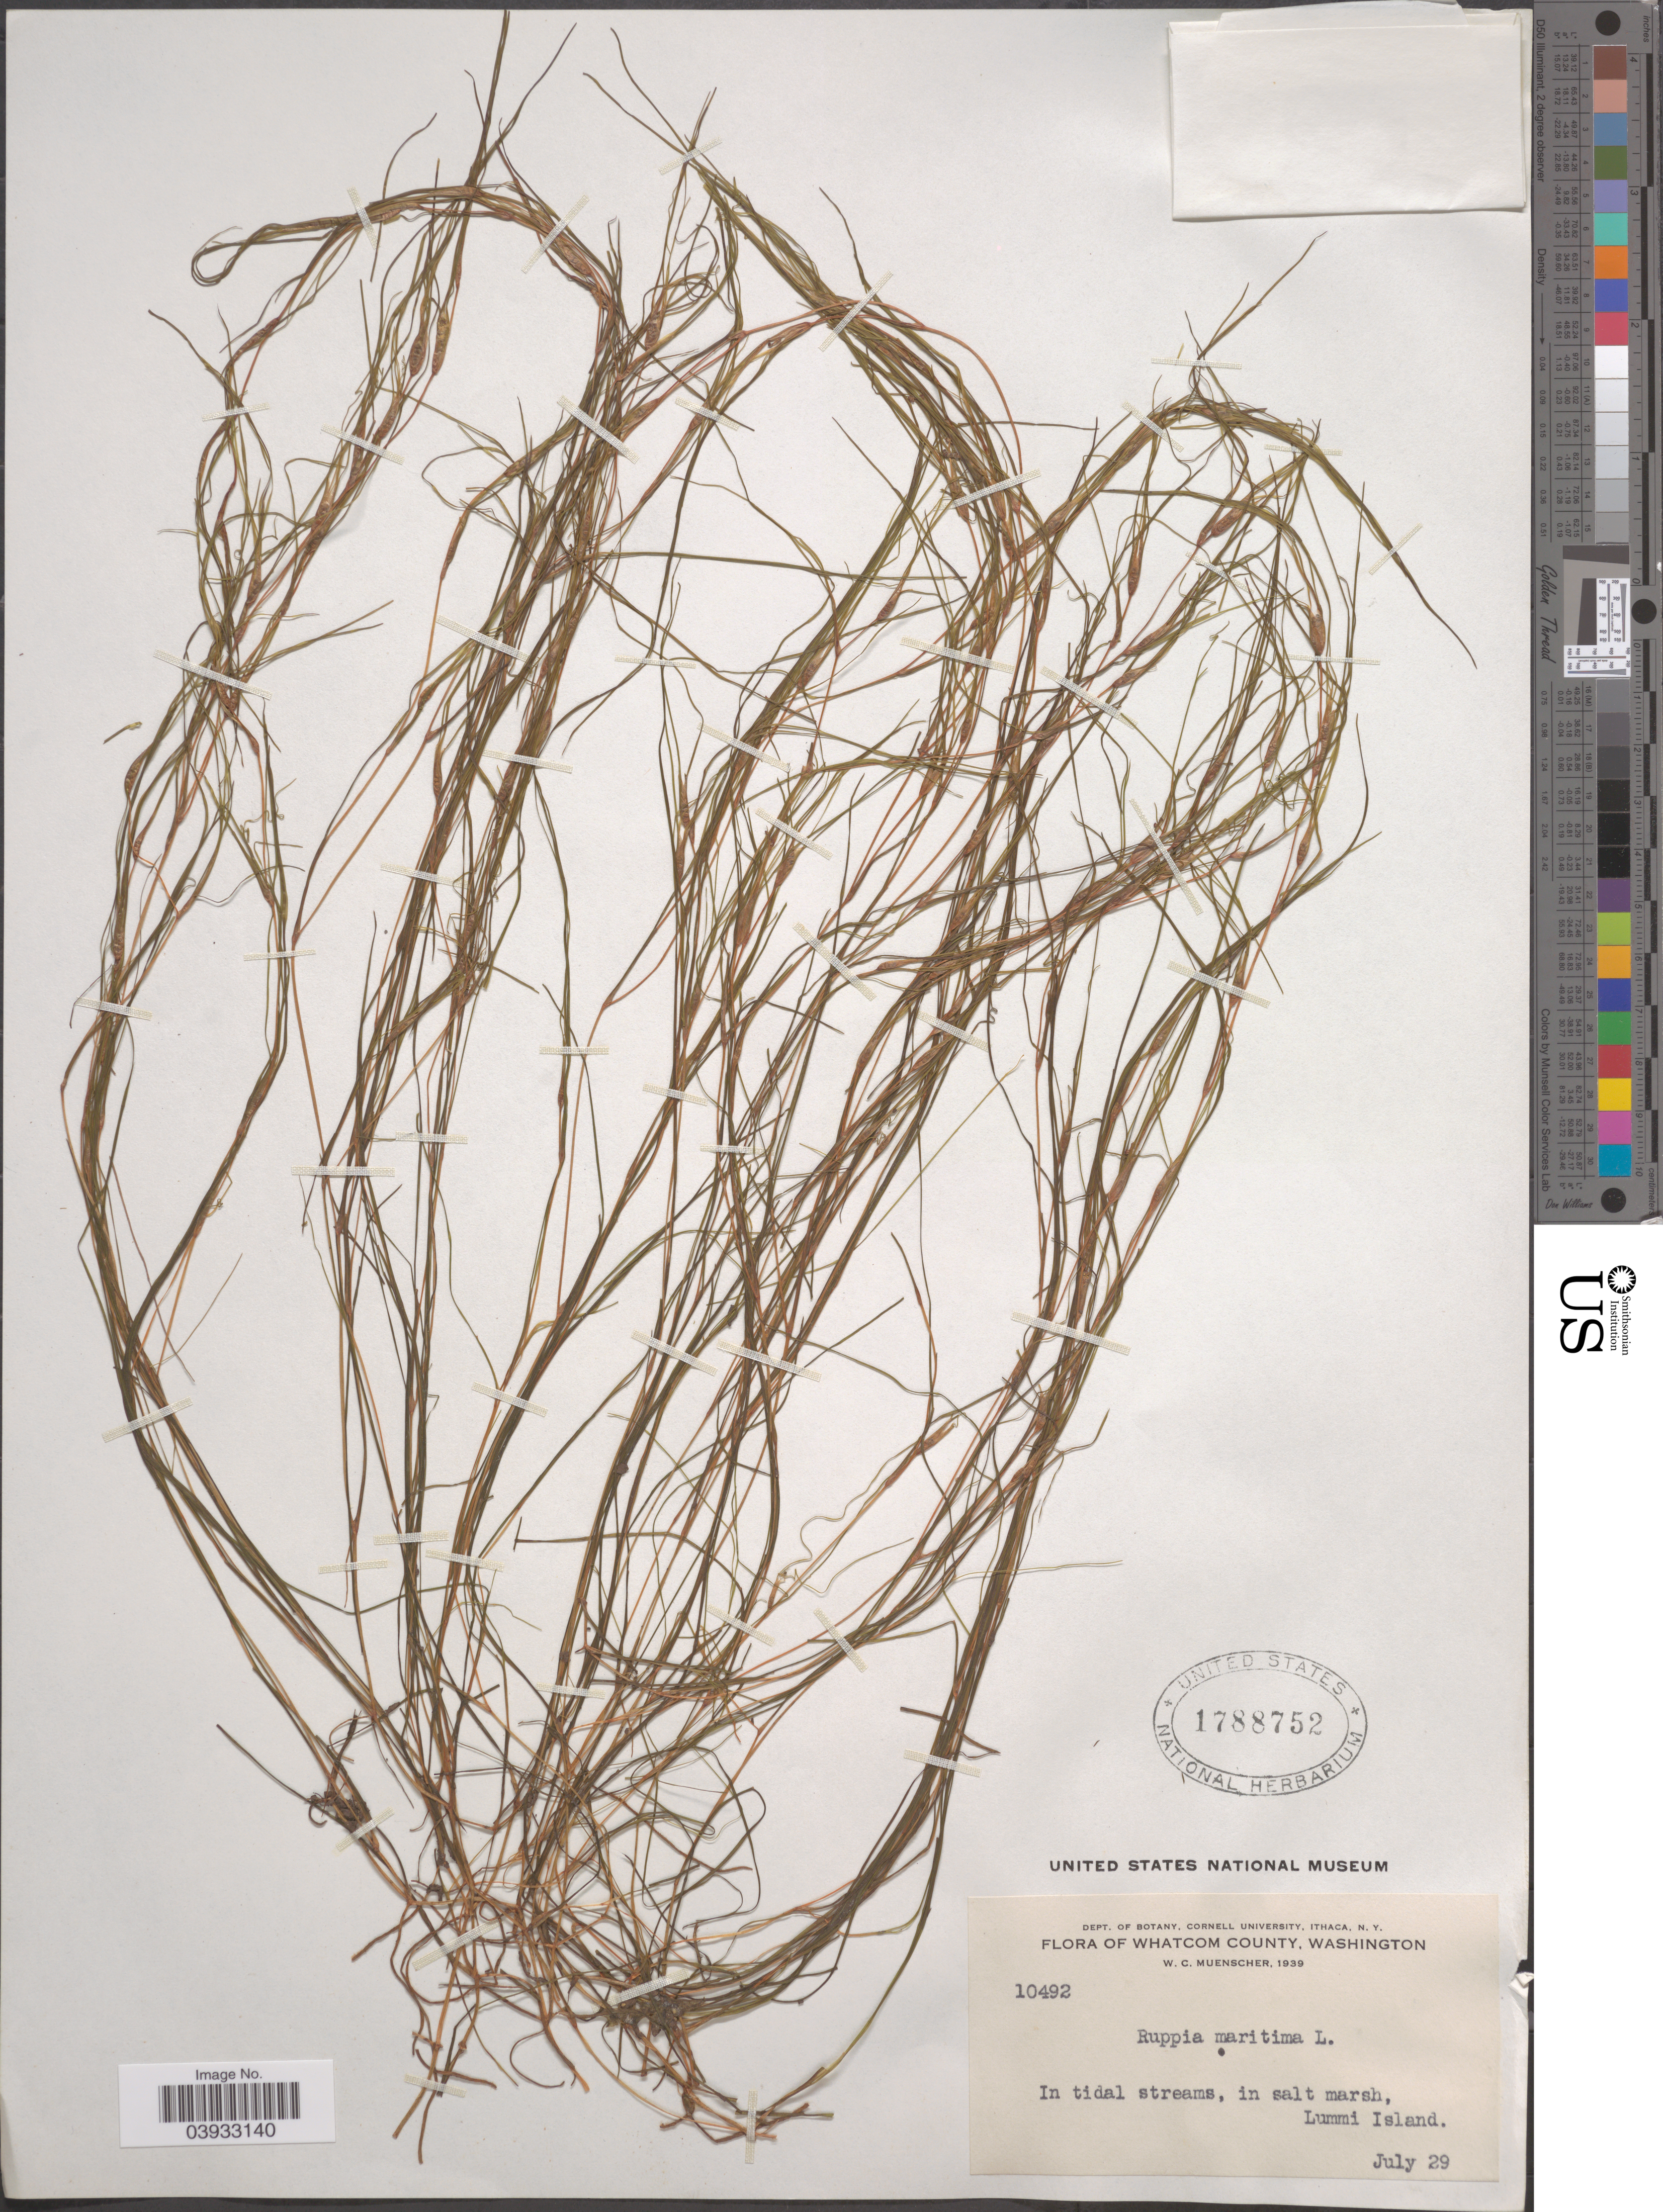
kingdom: Plantae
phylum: Tracheophyta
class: Liliopsida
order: Alismatales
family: Ruppiaceae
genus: Ruppia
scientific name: Ruppia maritima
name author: L.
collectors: W. Muenscher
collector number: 10492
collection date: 1939-07-29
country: United States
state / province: Washington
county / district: Whatcom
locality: Whatcom County. Lummi Island.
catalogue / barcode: US 1788752